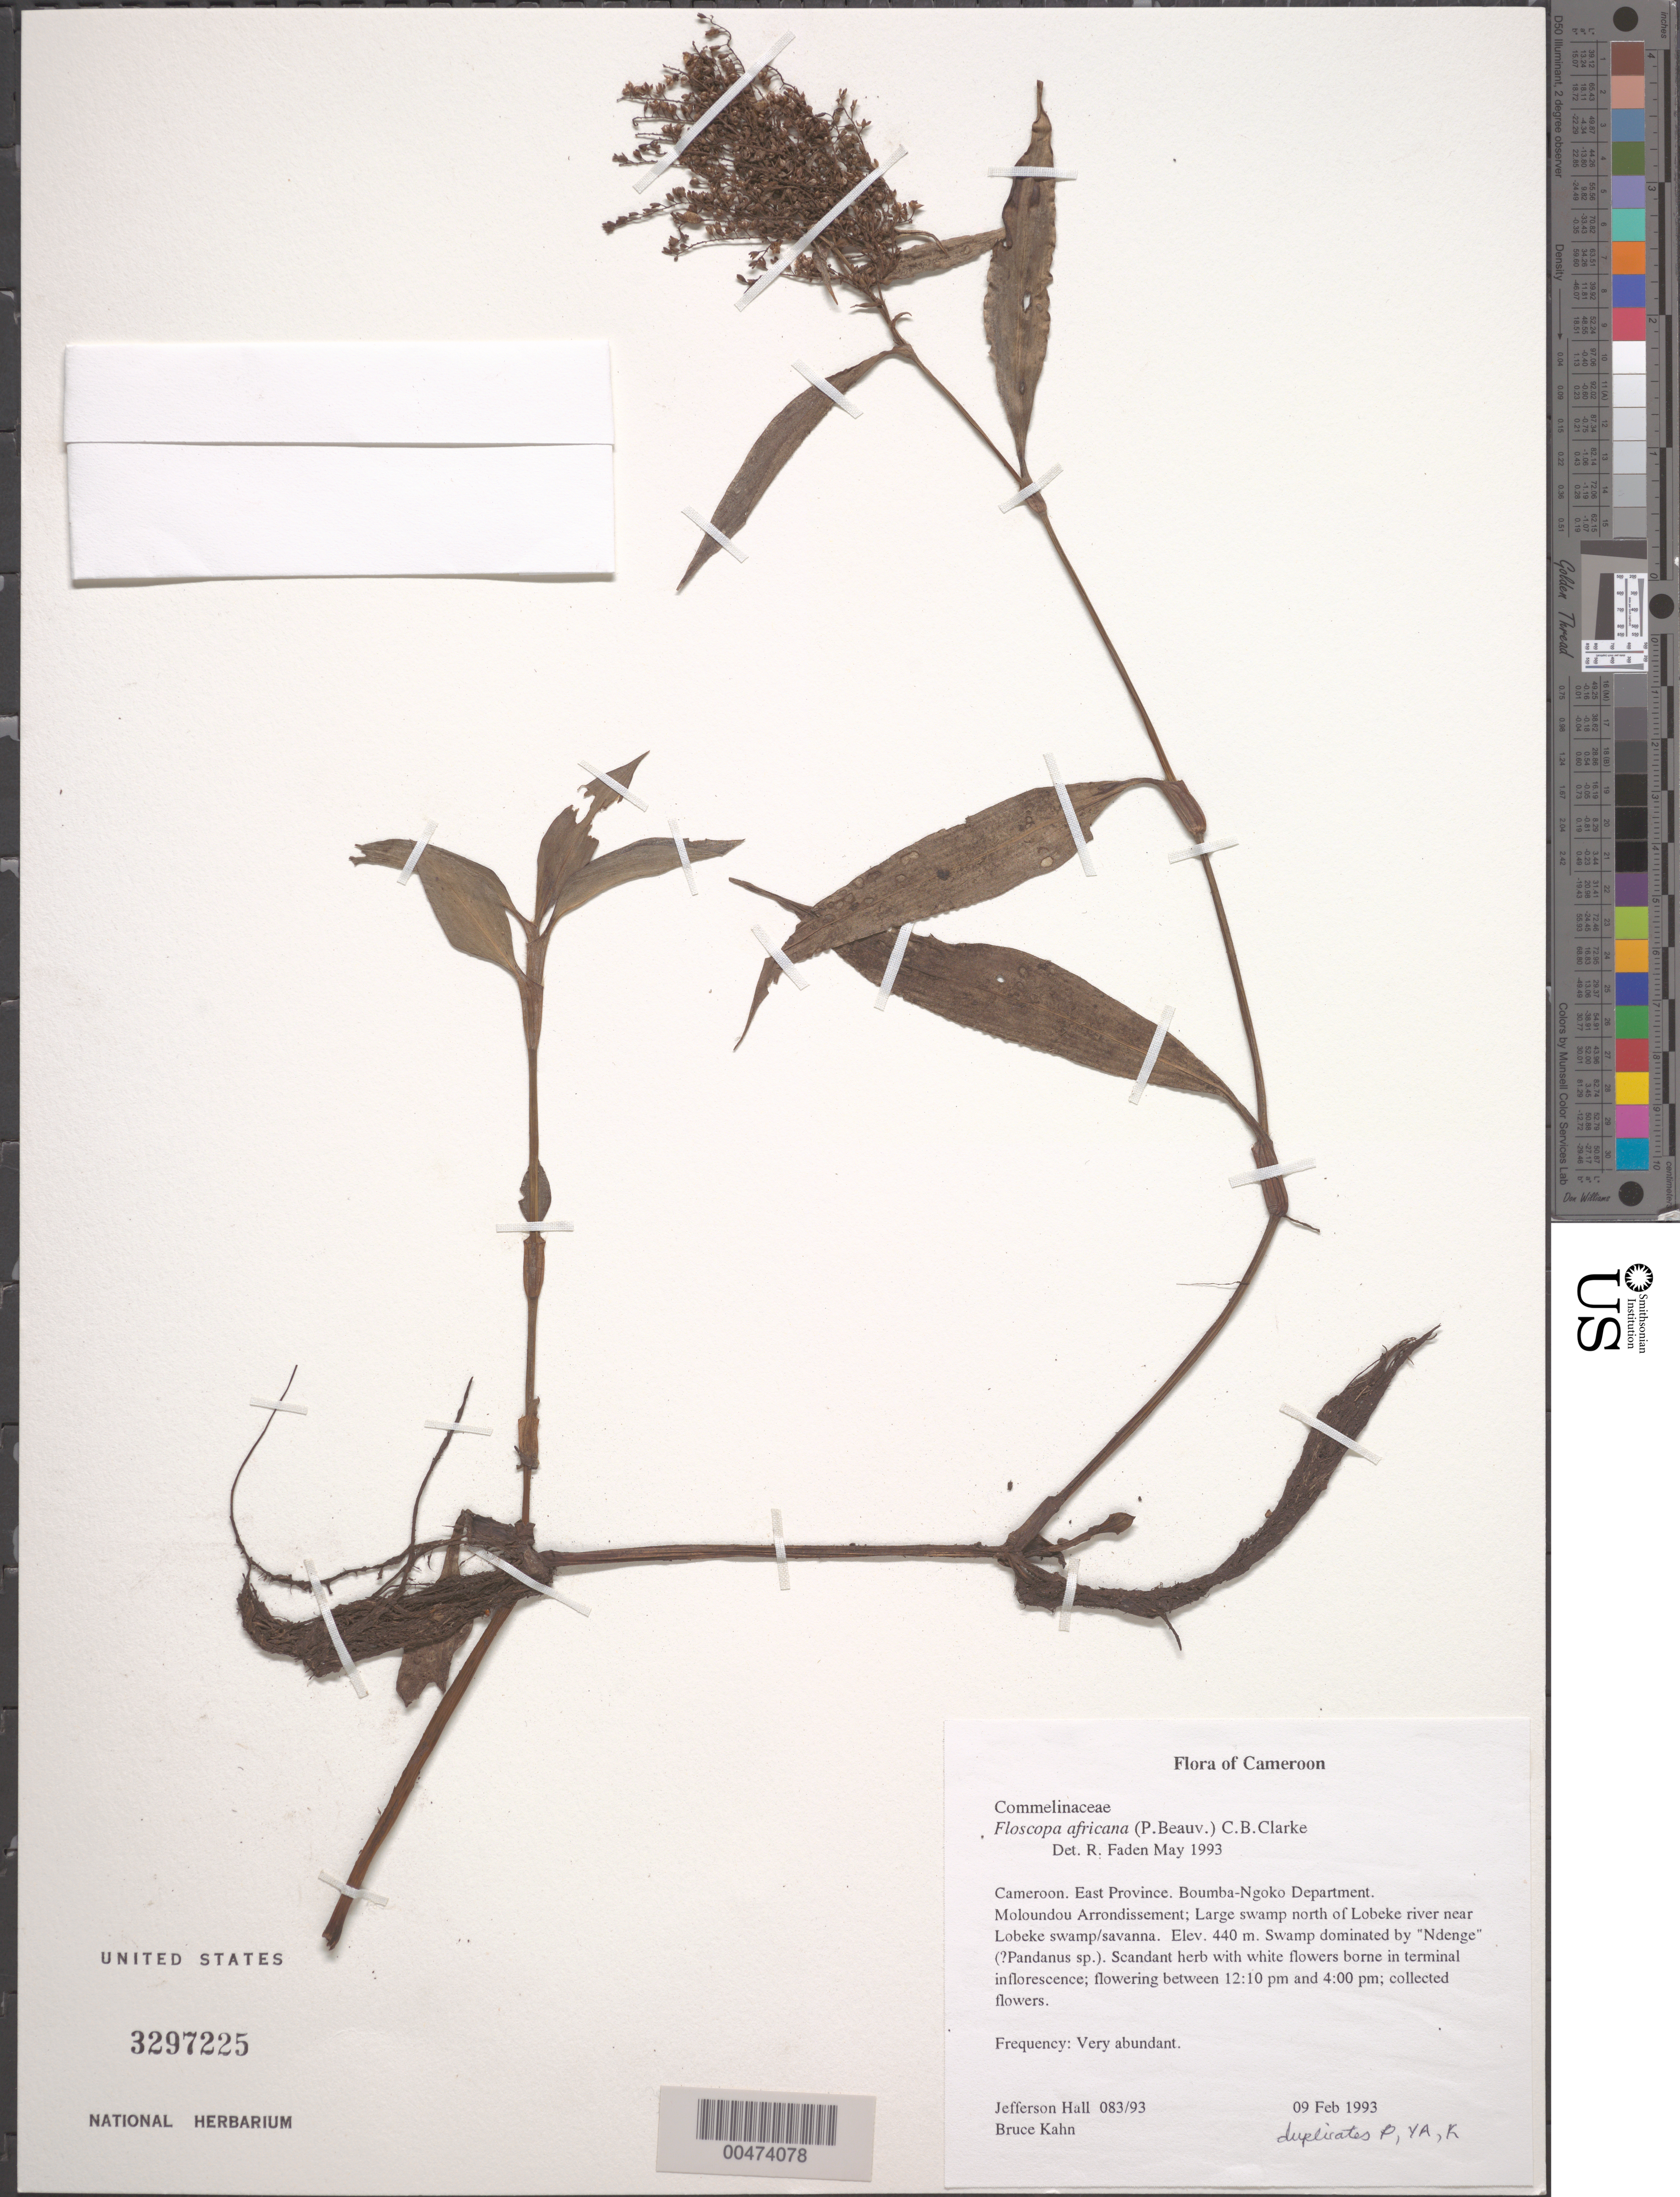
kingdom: Plantae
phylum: Tracheophyta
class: Liliopsida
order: Commelinales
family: Commelinaceae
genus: Floscopa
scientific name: Floscopa africana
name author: (P. Beauv.) C.B. Clarke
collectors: J. Hall & B. Kahn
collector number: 083/93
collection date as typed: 09 Feb 1993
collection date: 1993-02-09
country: Cameroon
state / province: Est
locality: Boumba-ngoko, moloundou arrondissement, near lubeke swamp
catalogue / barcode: US 3297225